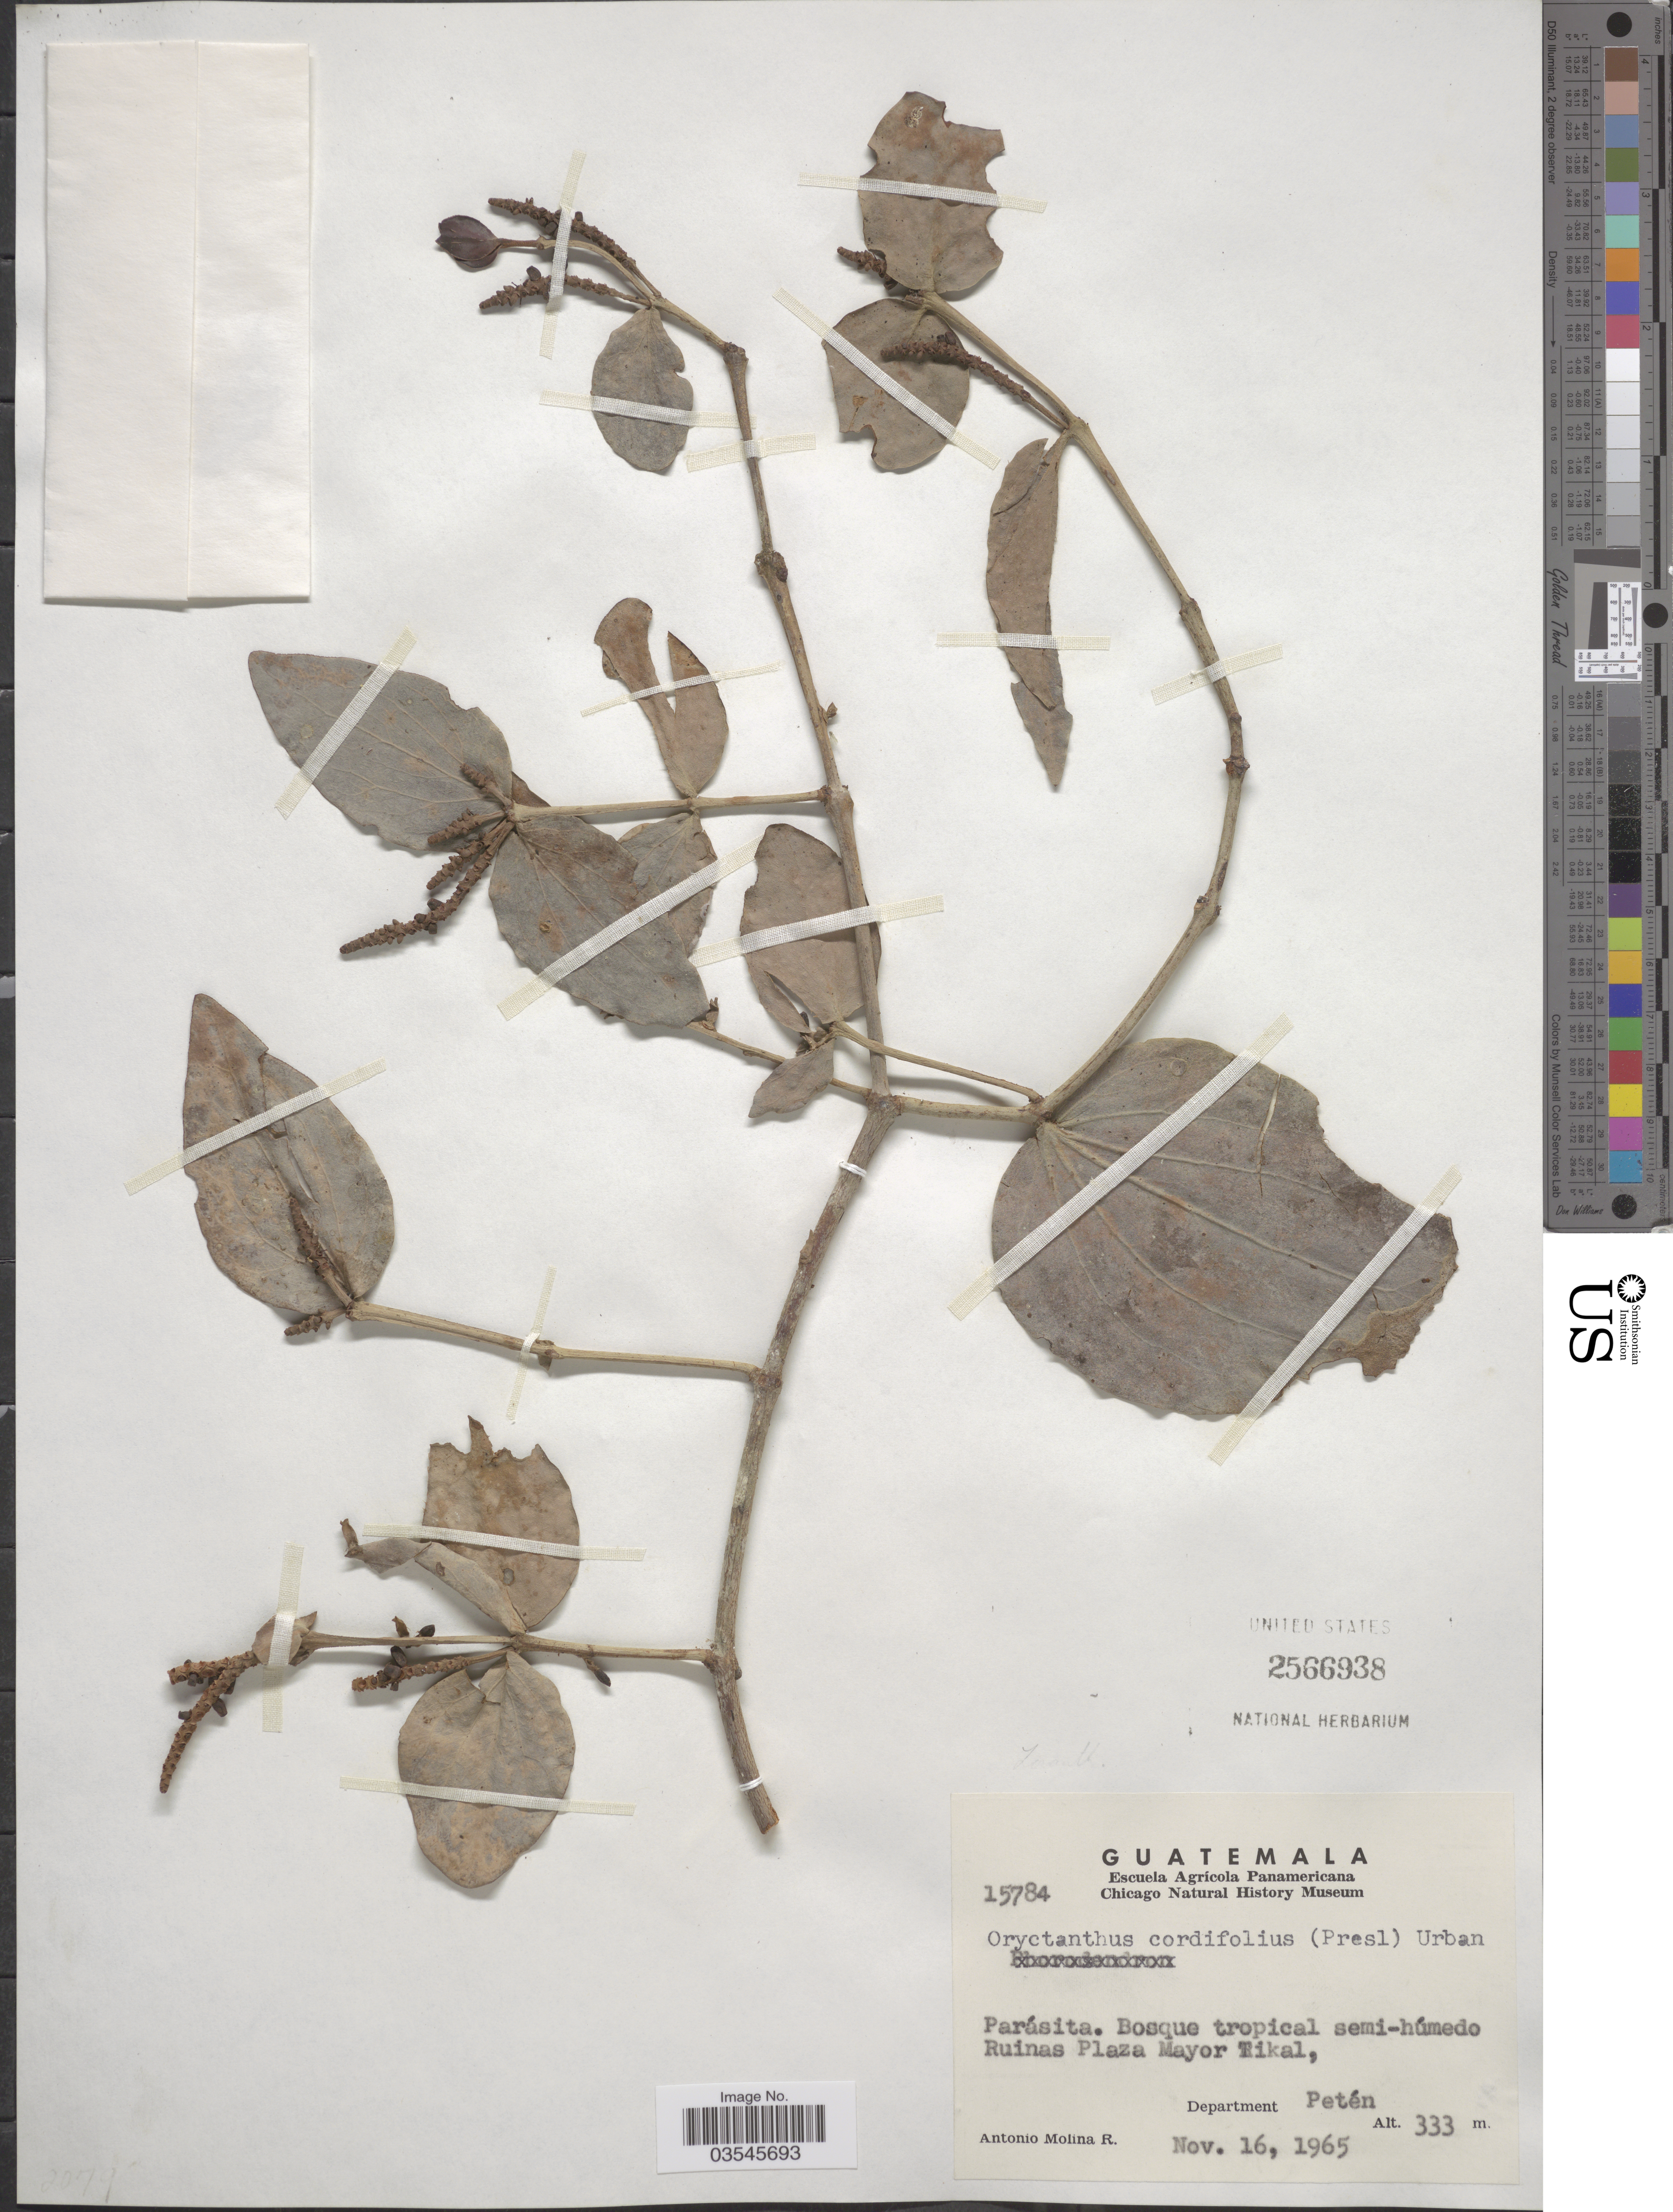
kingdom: Plantae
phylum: Tracheophyta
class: Magnoliopsida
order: Santalales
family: Loranthaceae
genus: Oryctanthus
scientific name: Oryctanthus cordifolius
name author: (C. Presl) Urb.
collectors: A. Molina R.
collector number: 15784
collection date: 1965-11-16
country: Guatemala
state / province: El Petén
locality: Bosque tropical semi-húmedo Ruinas Plaza Mayor Tikal, Department Petén.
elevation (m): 333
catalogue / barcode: US 2566938